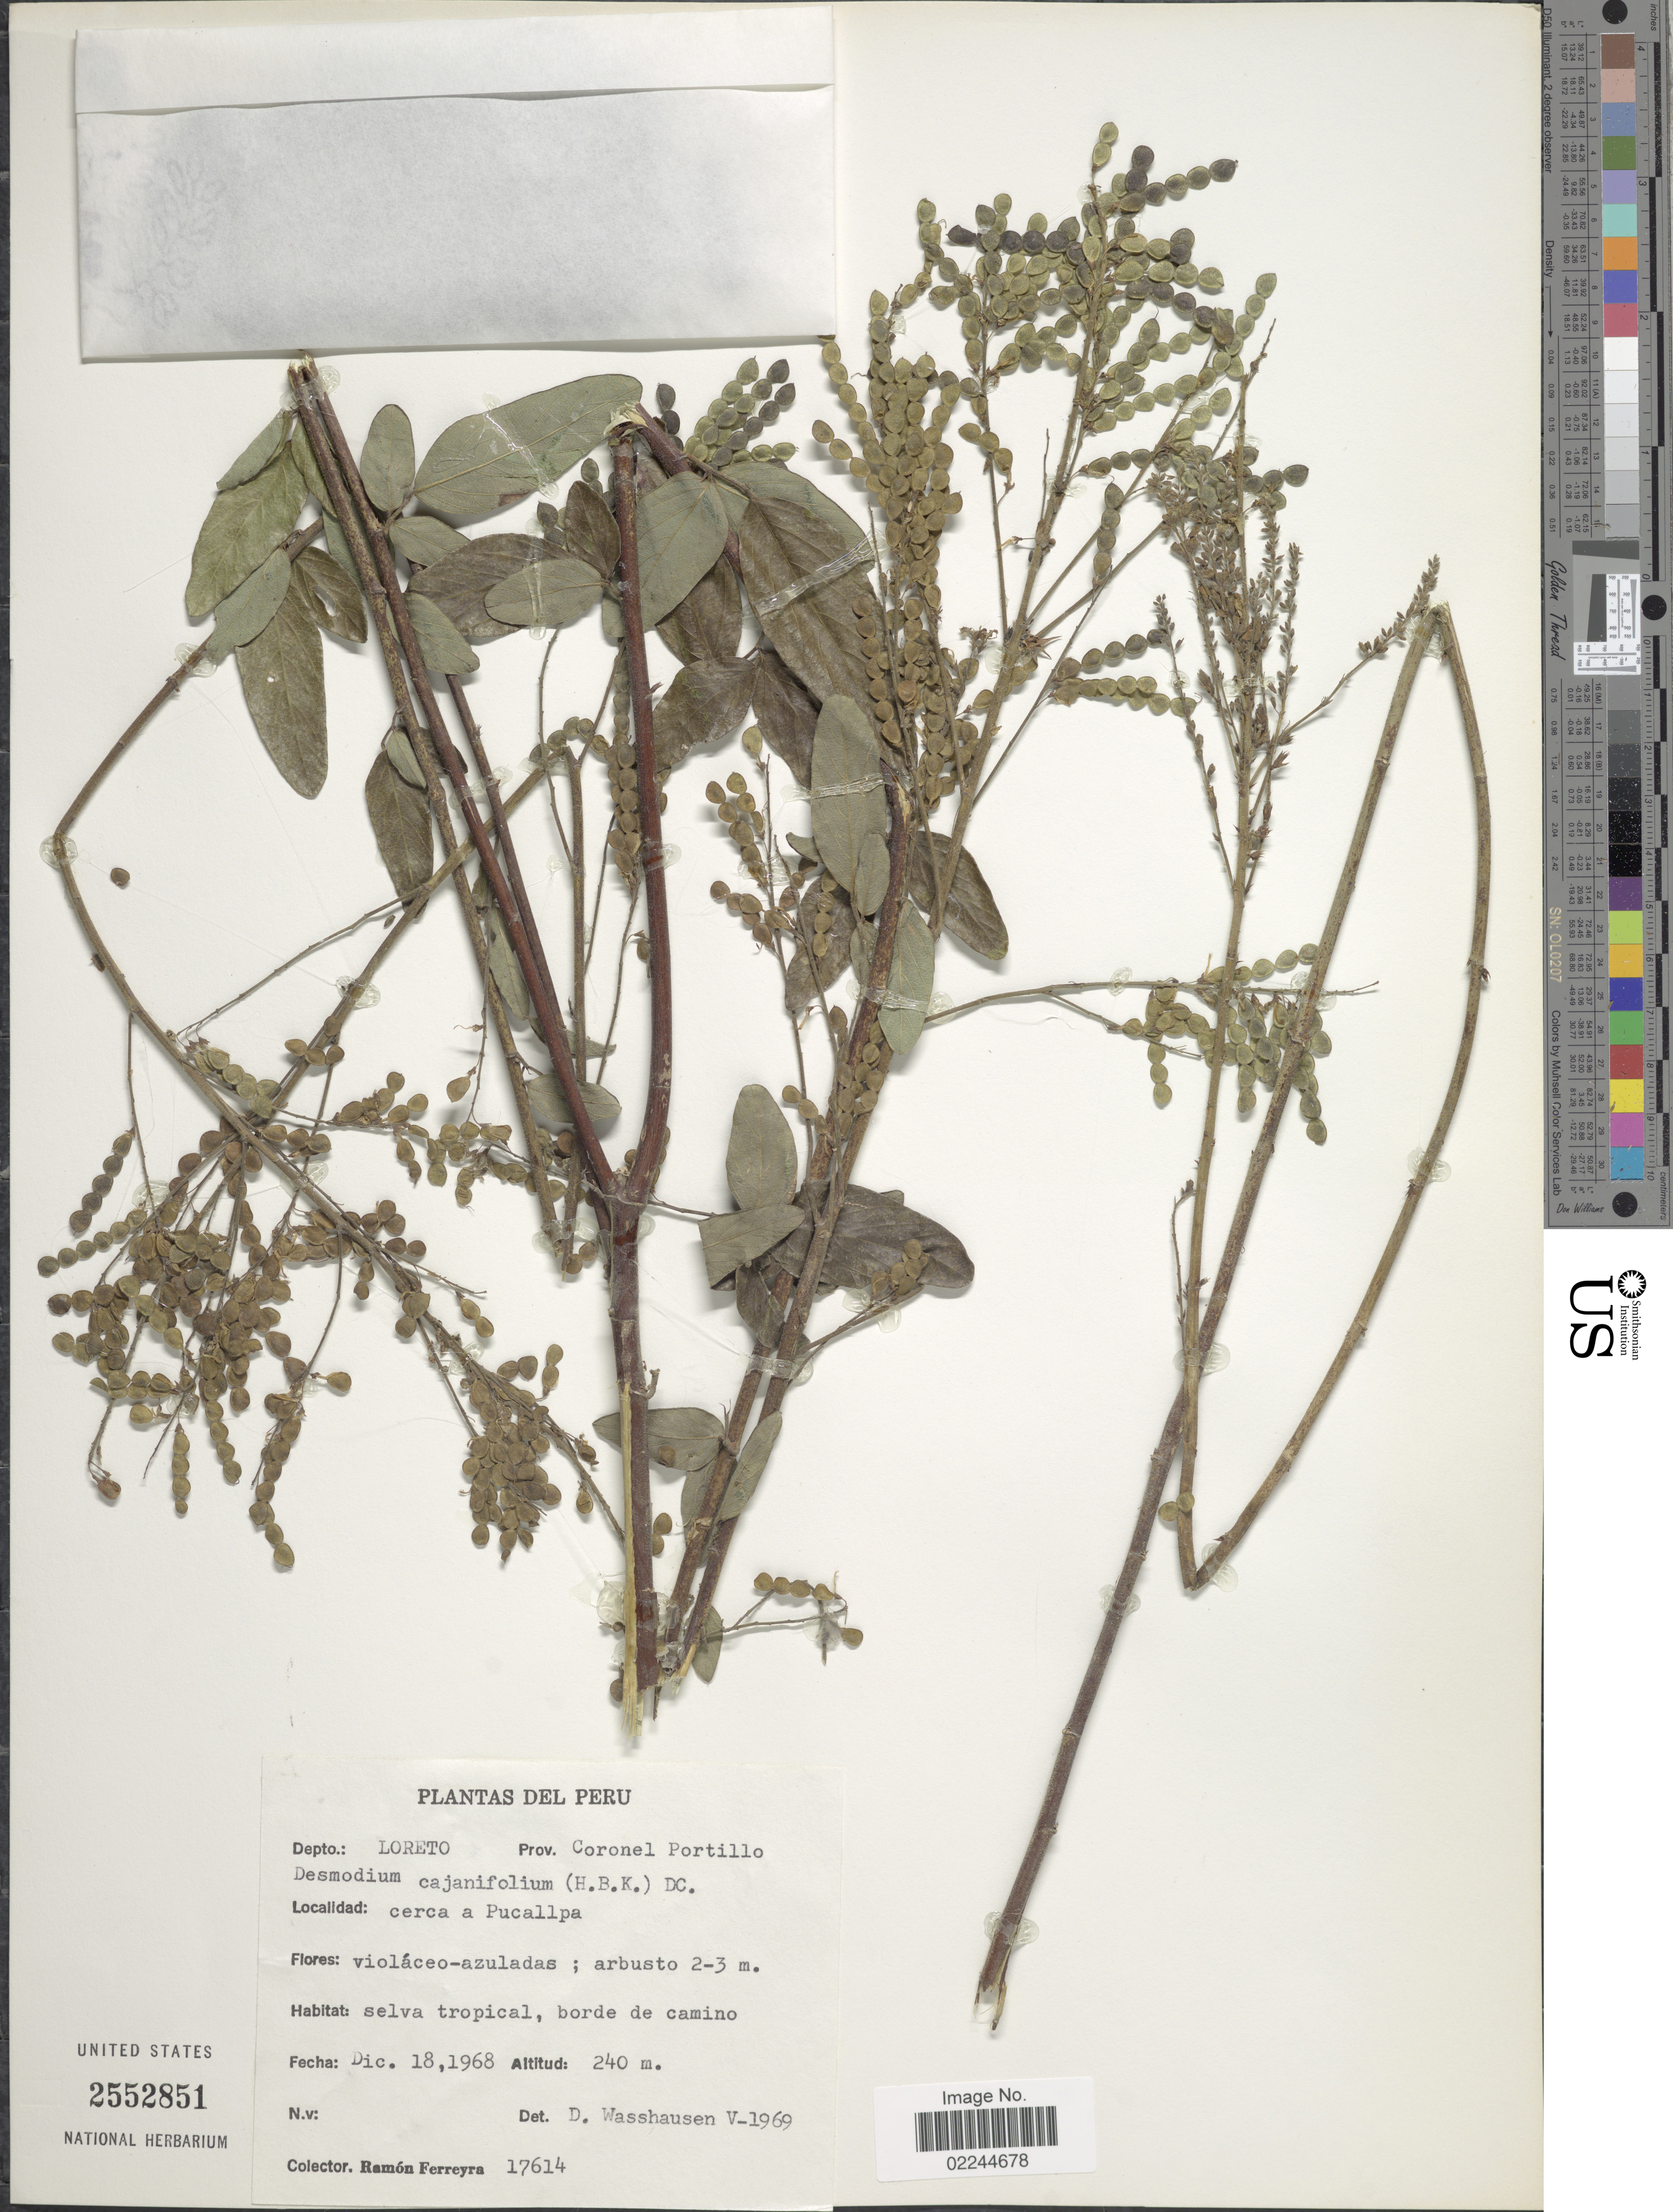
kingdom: Plantae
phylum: Tracheophyta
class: Magnoliopsida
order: Fabales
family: Fabaceae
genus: Desmodium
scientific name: Desmodium cajanifolium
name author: (Kunth) DC.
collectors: R. A. Ferreyra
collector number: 17614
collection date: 1968-12-18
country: Peru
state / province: Loreto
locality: Prov. Coronel Portillo. cerca a Pucallpa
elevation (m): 240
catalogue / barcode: US 2552851